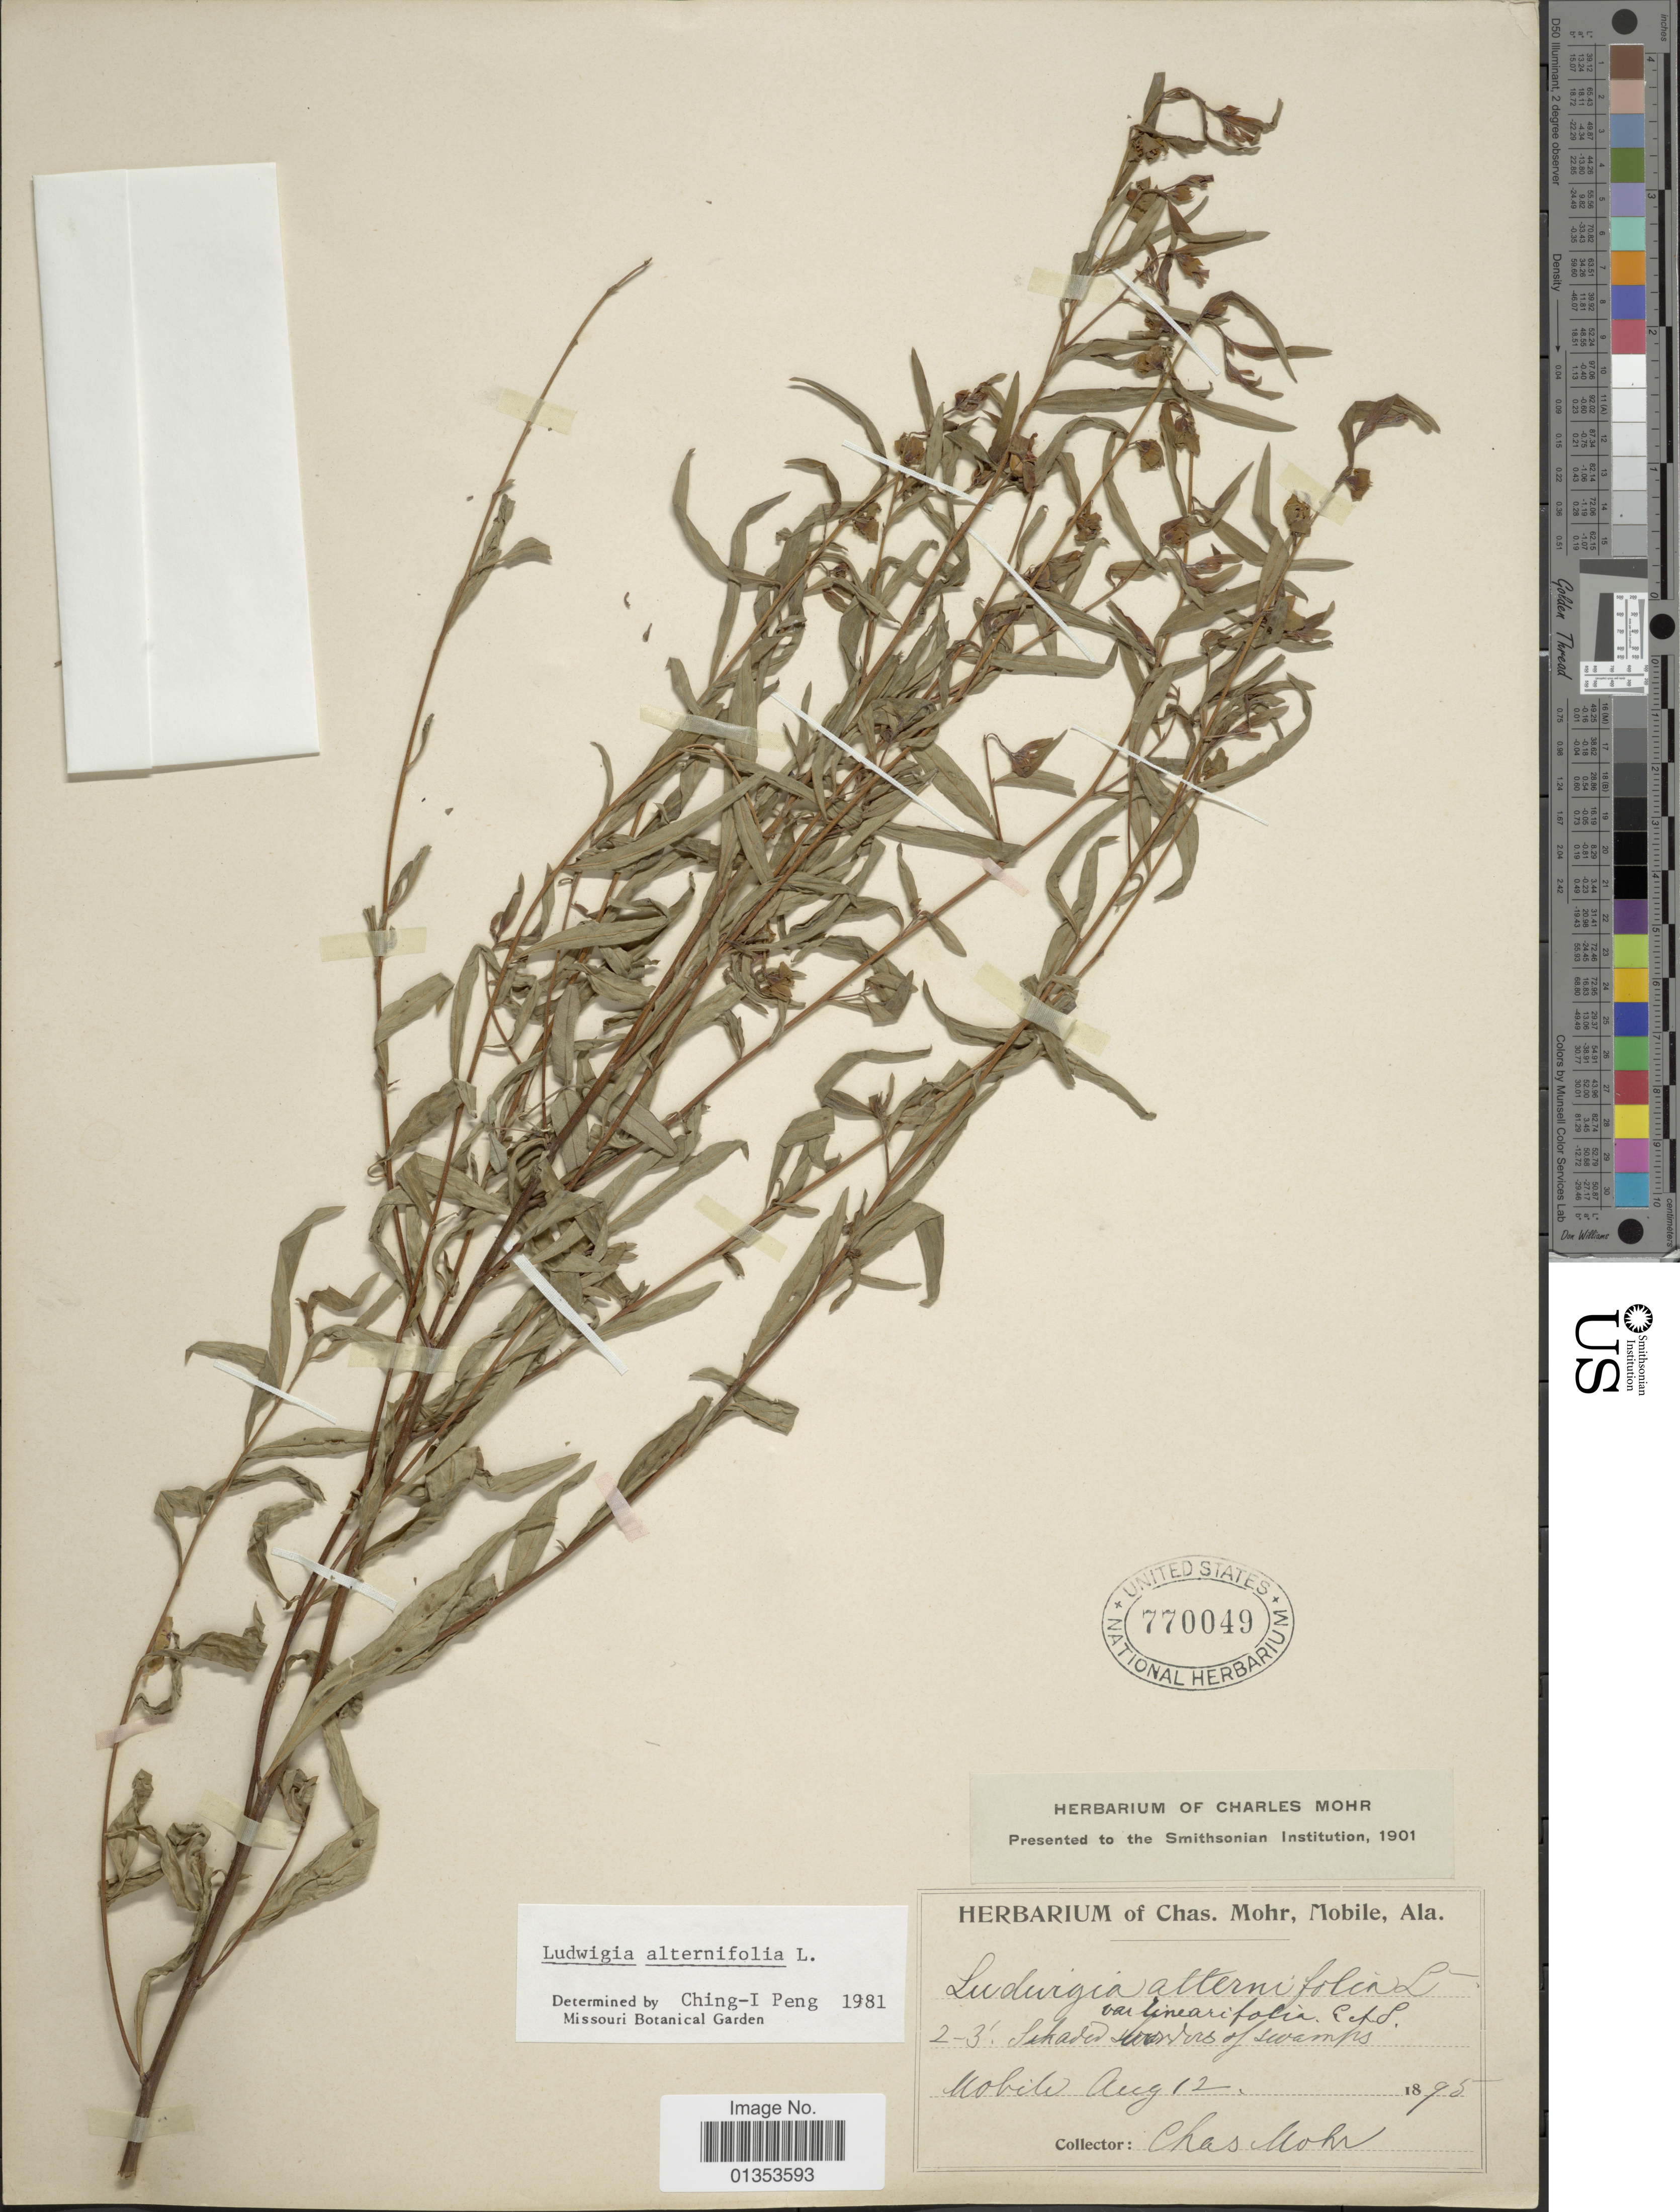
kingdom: Plantae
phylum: Tracheophyta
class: Magnoliopsida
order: Myrtales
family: Onagraceae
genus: Ludwigia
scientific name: Ludwigia alternifolia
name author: L.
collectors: Mohr, C. T. (herbarium)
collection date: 1895-08-12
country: United States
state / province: Alabama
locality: Mobile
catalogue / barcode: US 770049